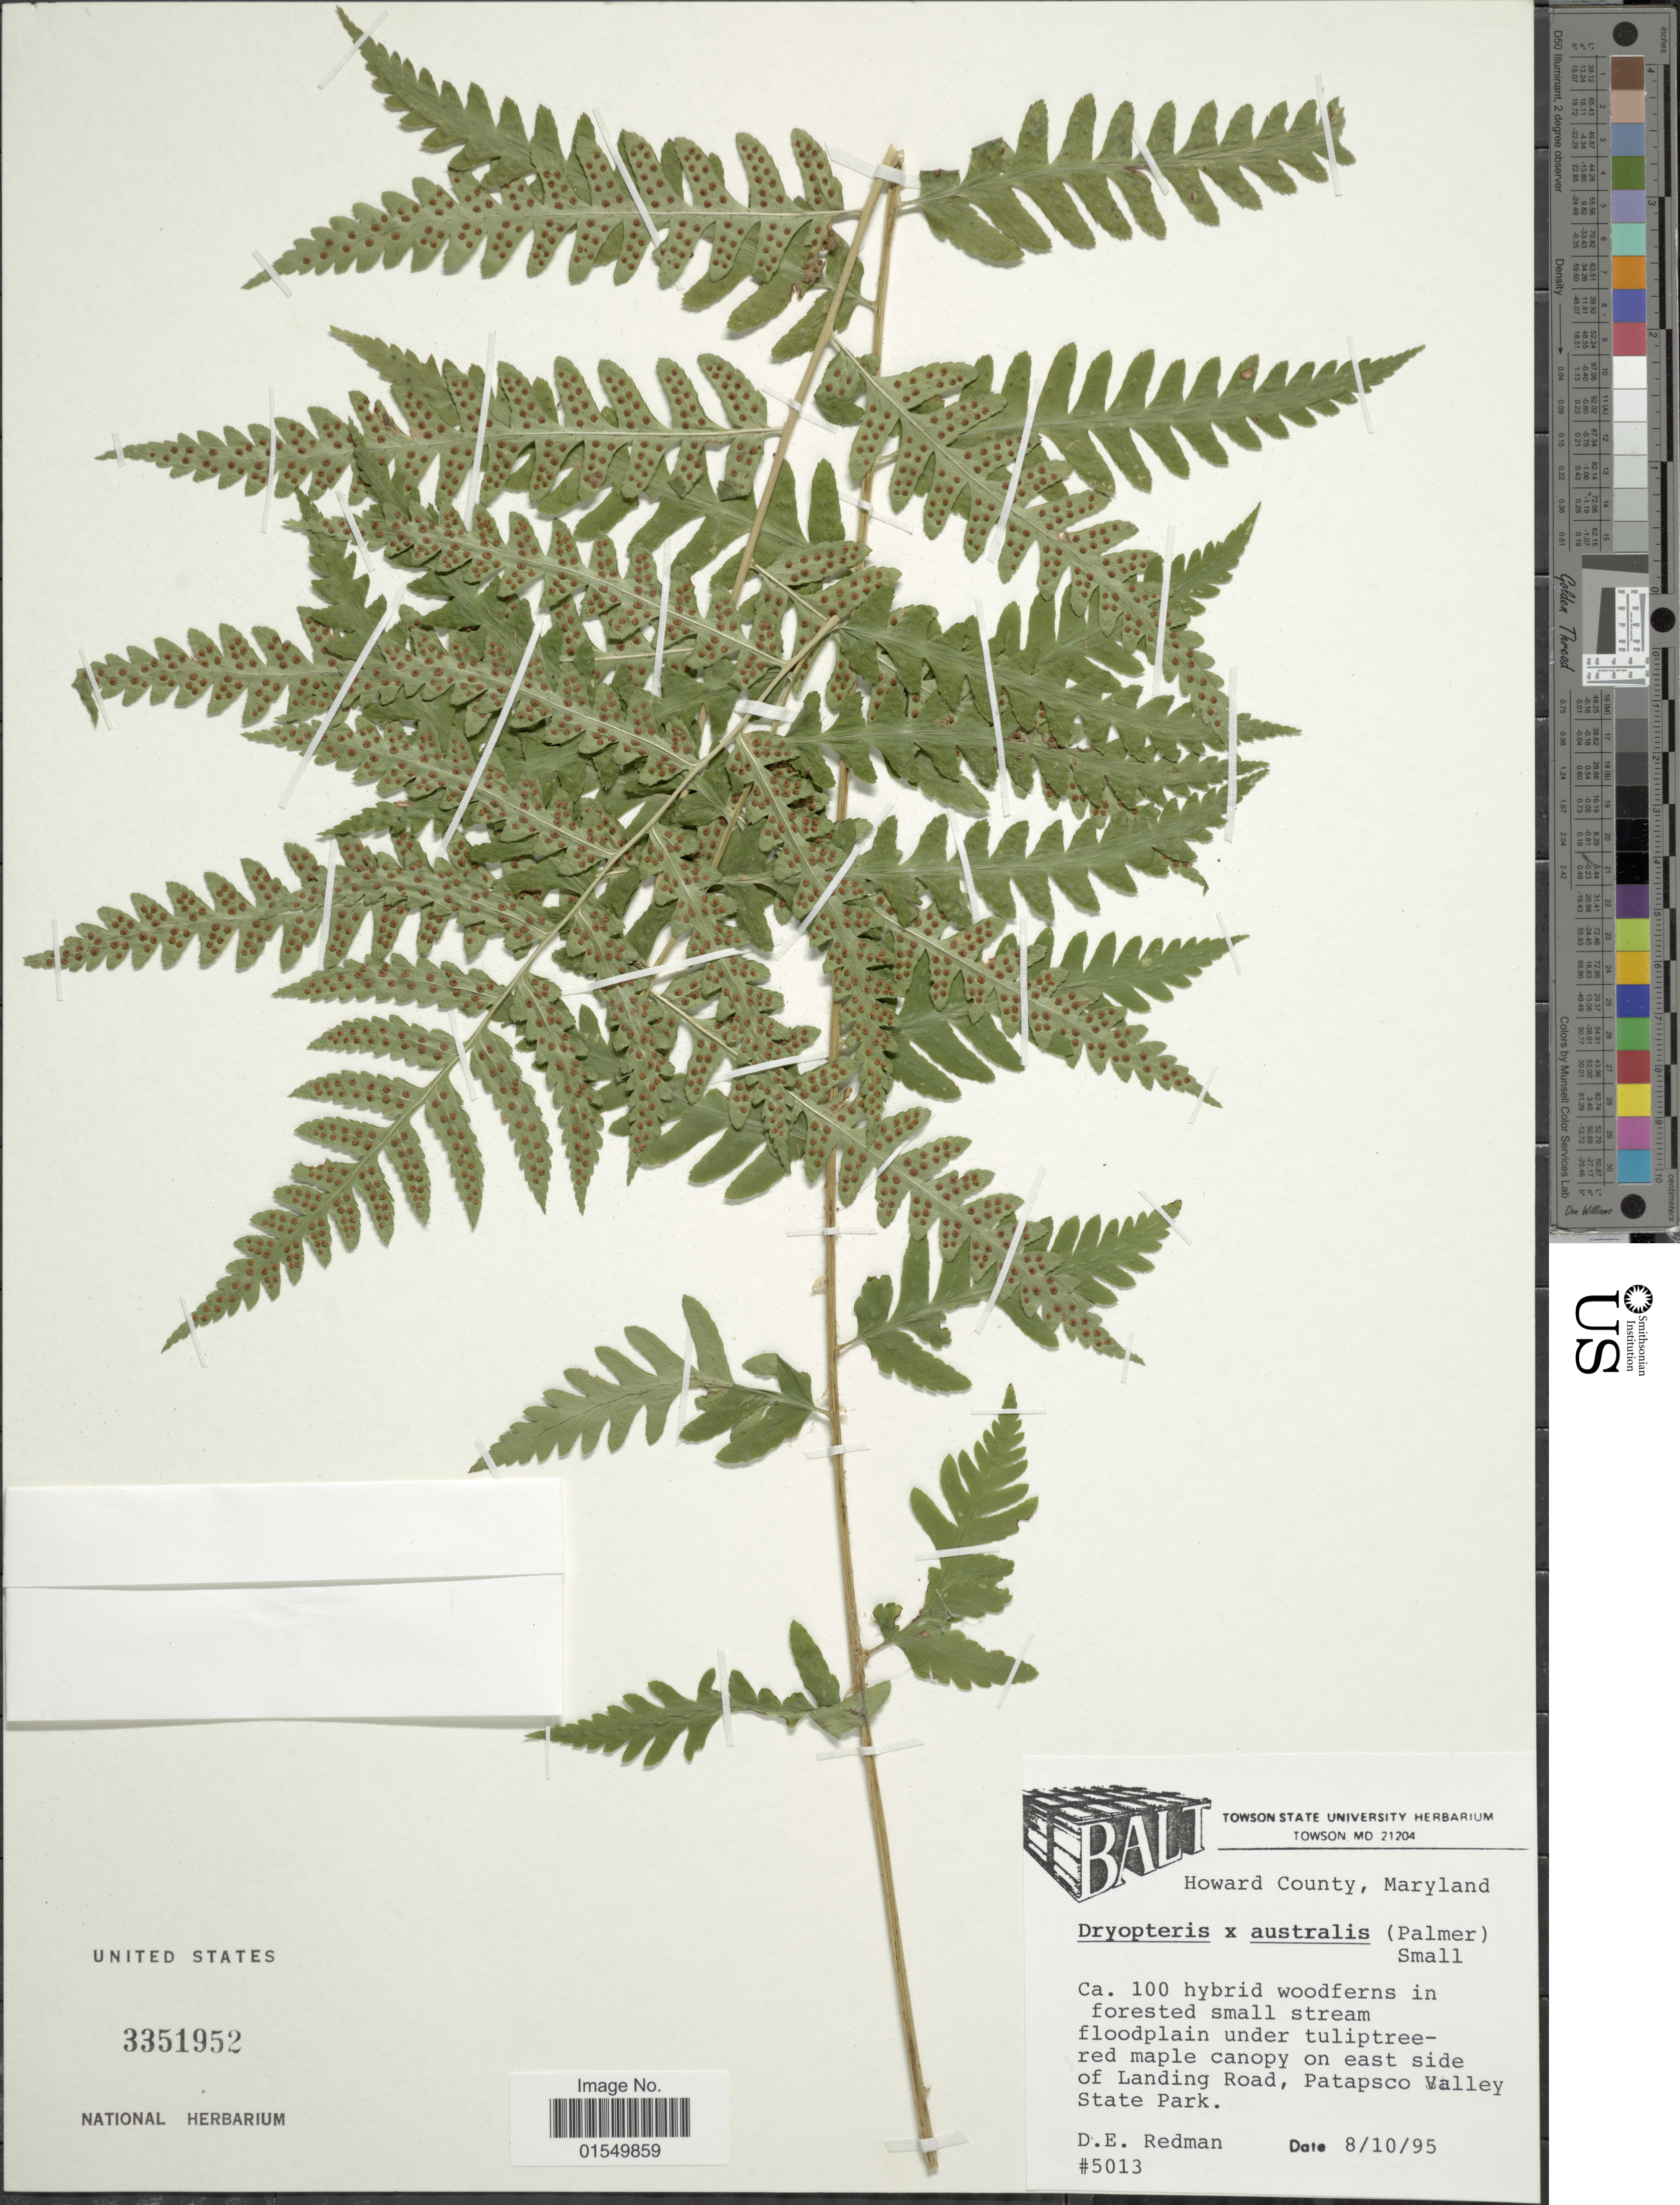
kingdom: Plantae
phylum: Tracheophyta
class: Polypodiopsida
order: Polypodiales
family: Dryopteridaceae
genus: Dryopteris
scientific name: Dryopteris x australis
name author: (Wherry) Small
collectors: D. Redman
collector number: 5013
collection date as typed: Transcribed d/m/y: 10/8/95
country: United States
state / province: Maryland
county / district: Howard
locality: Howard County, Maryland, on east side of Landing Road, Patapsco Valley State Park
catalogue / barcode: US 3351952